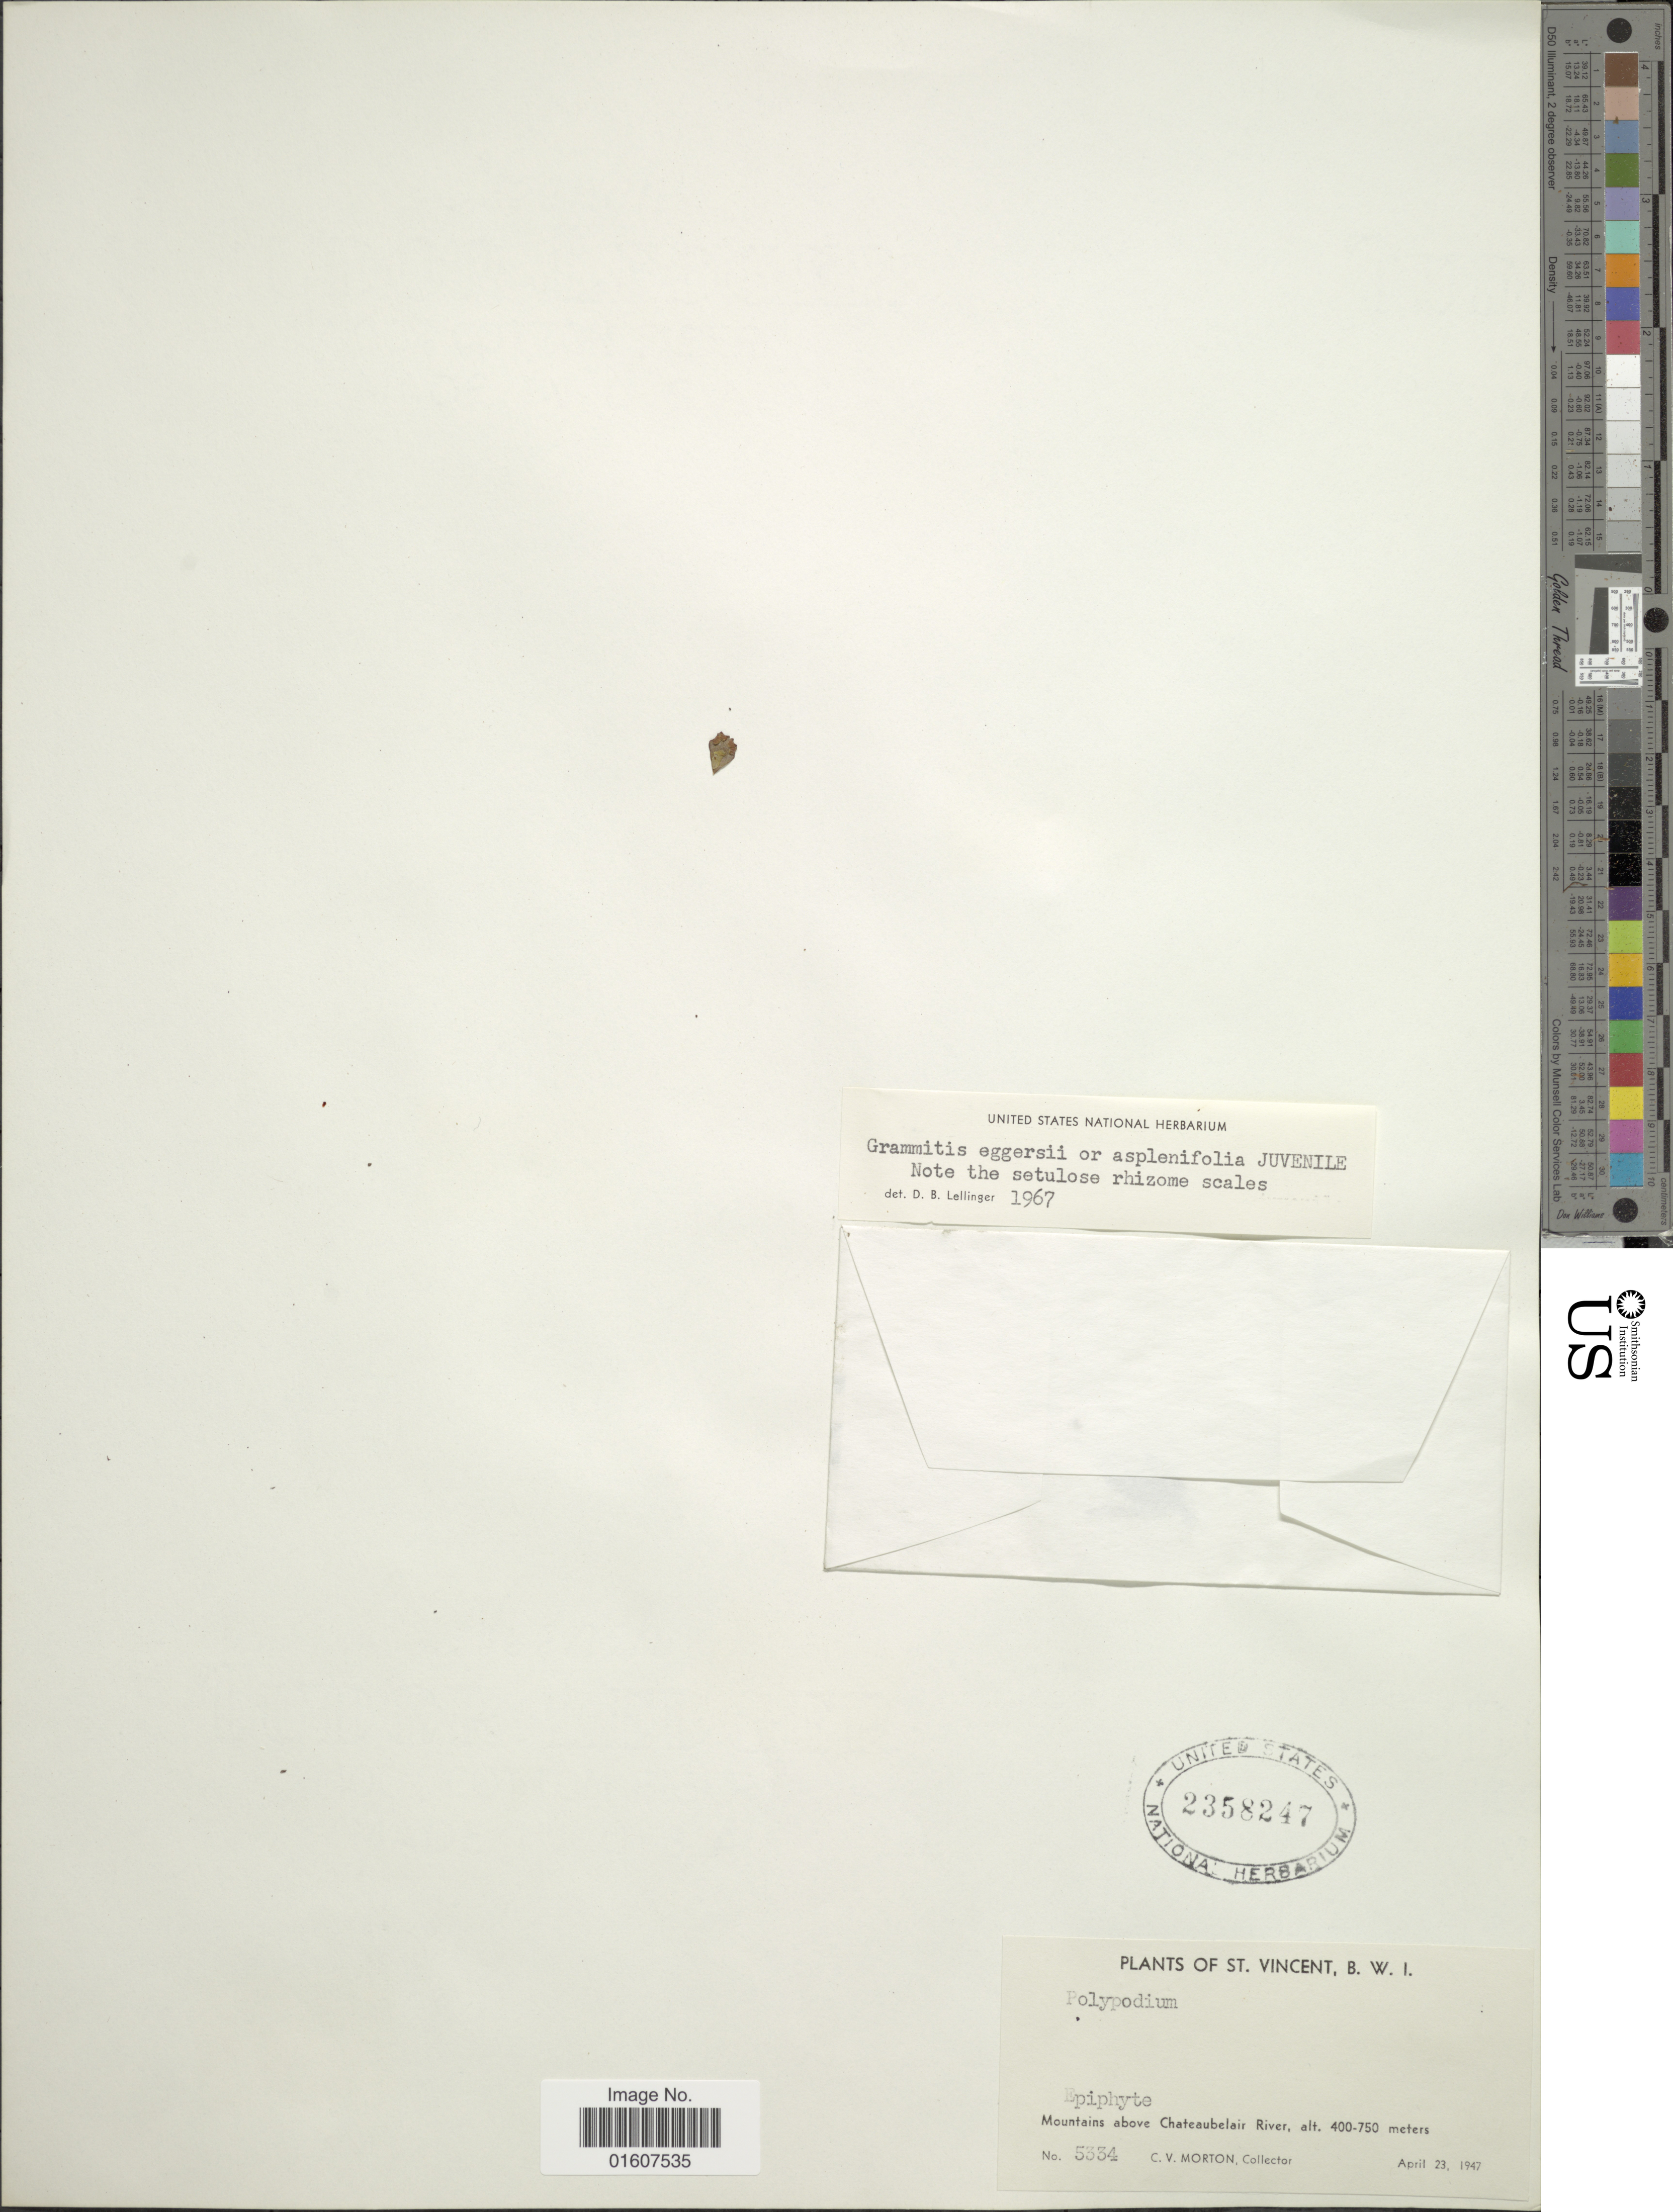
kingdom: Plantae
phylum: Tracheophyta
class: Polypodiopsida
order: Polypodiales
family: Polypodiaceae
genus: Terpsichore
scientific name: Terpsichore eggersii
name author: (Baker ex Hook.) A.R. Sm.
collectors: C. V. Morton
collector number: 5334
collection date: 1947-04-23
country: St. Vincent - Grenadines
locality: St Vincent, B.W.I. Mountains above Chateaubelair River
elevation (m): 400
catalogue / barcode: US 2358247